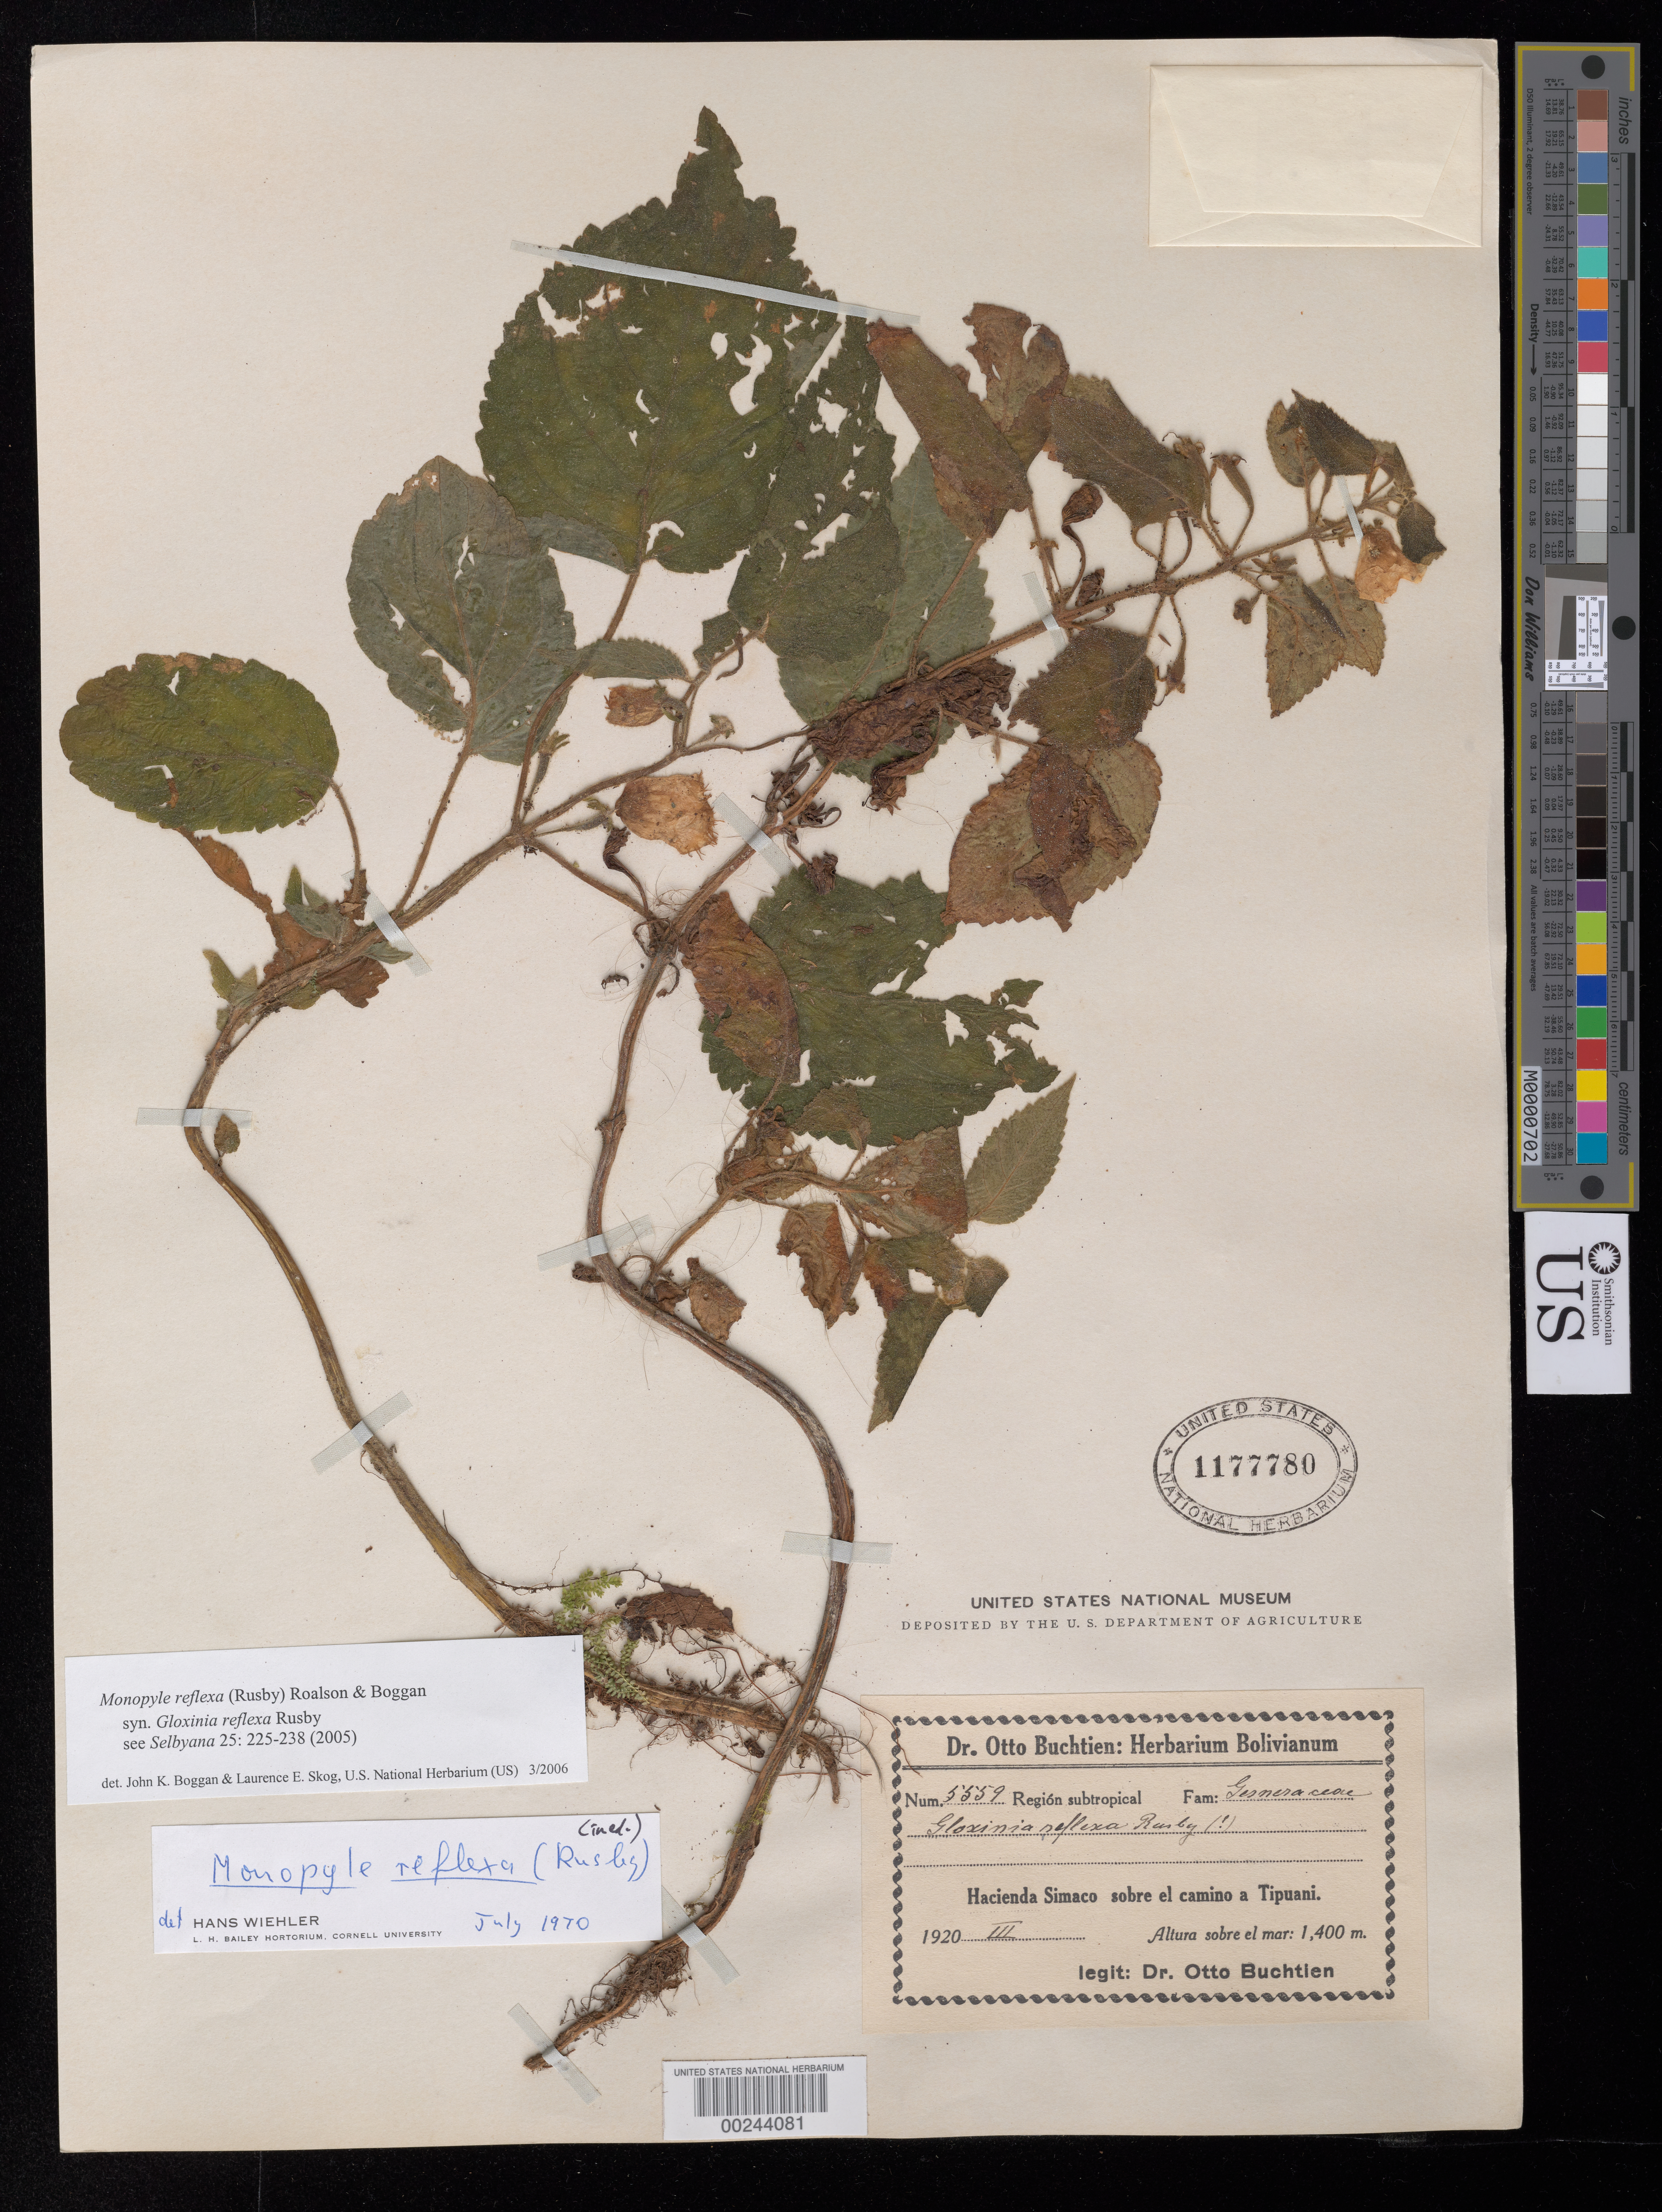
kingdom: Plantae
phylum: Tracheophyta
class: Magnoliopsida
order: Lamiales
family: Gesneriaceae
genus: Monopyle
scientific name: Monopyle reflexa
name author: (Rusby) Roalson & Boggan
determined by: Boggan, J. K.; Skog, L. E.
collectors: O. Buchtien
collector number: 5559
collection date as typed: Mar 1920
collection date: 1920-03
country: Bolivia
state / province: La Paz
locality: Hacienda Simaco sobre el camino a Tipuani.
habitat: Región subtropical.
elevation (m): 1400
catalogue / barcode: US 1177780